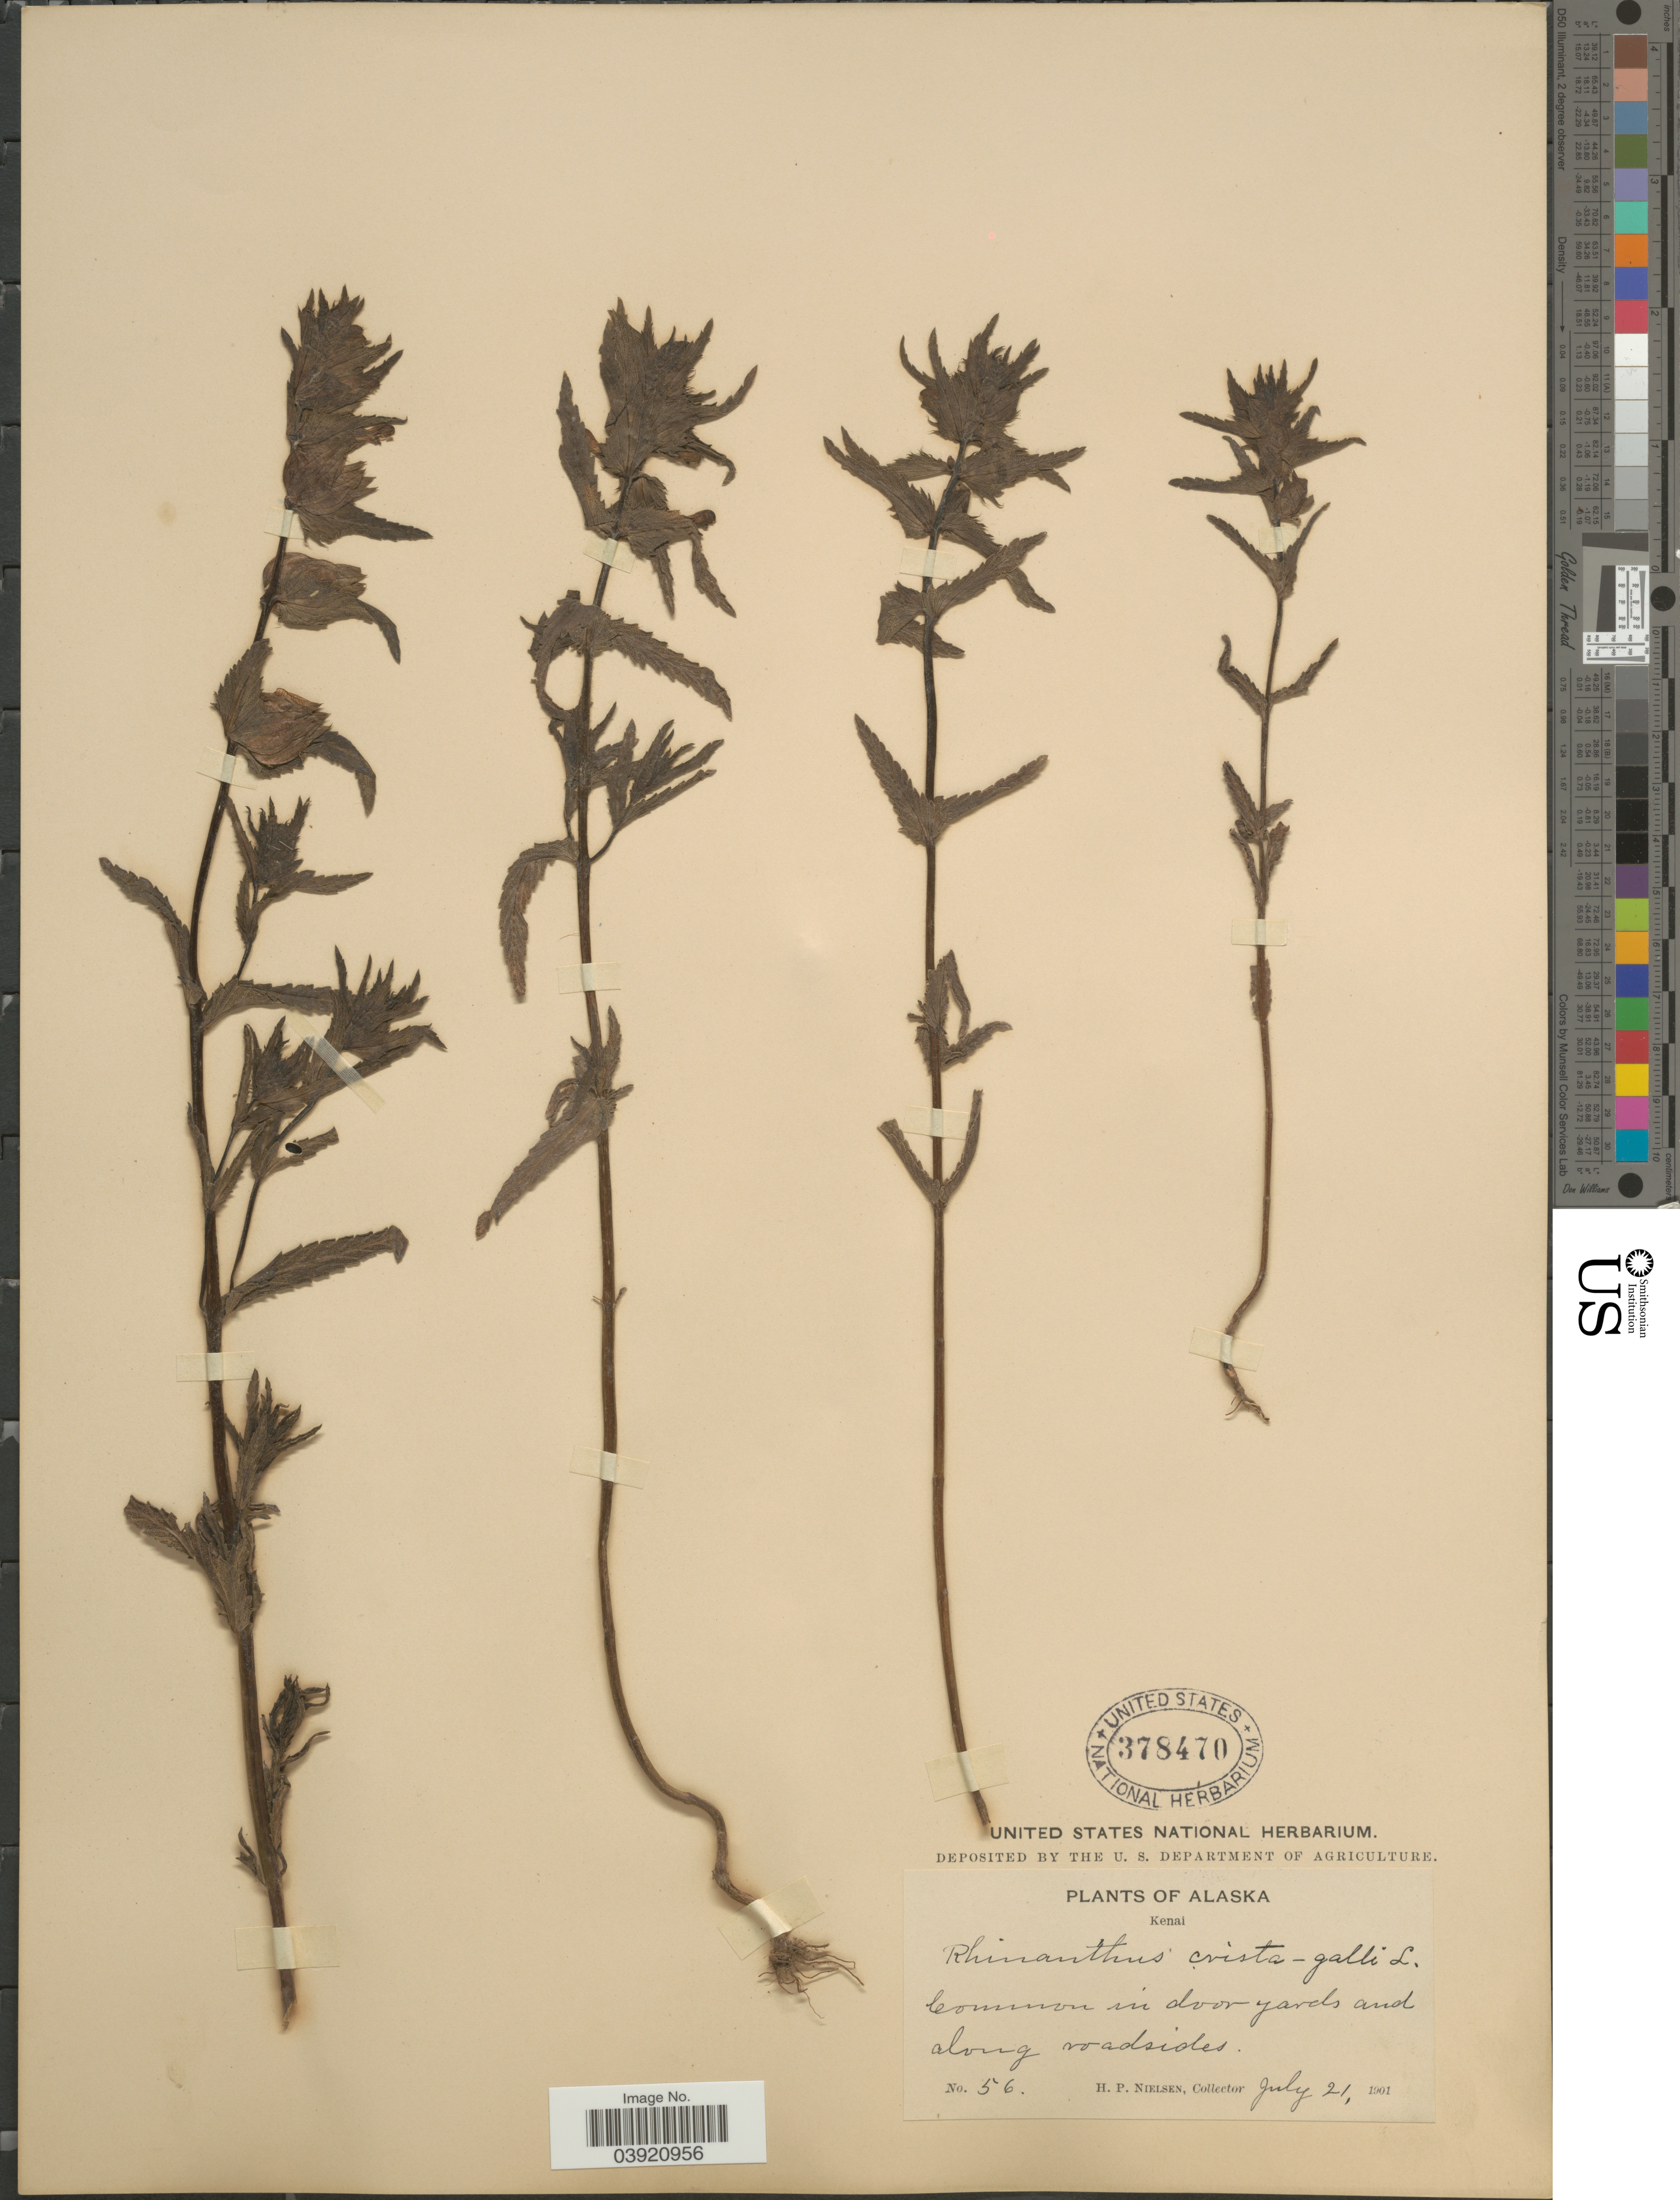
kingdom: Plantae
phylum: Tracheophyta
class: Magnoliopsida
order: Lamiales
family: Orobanchaceae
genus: Rhinanthus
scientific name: Rhinanthus major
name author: L.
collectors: H. P. Nielsen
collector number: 56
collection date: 1901-07-21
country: United States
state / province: Alaska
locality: Kenai. In door yards and along roadsides.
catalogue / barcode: US 378470